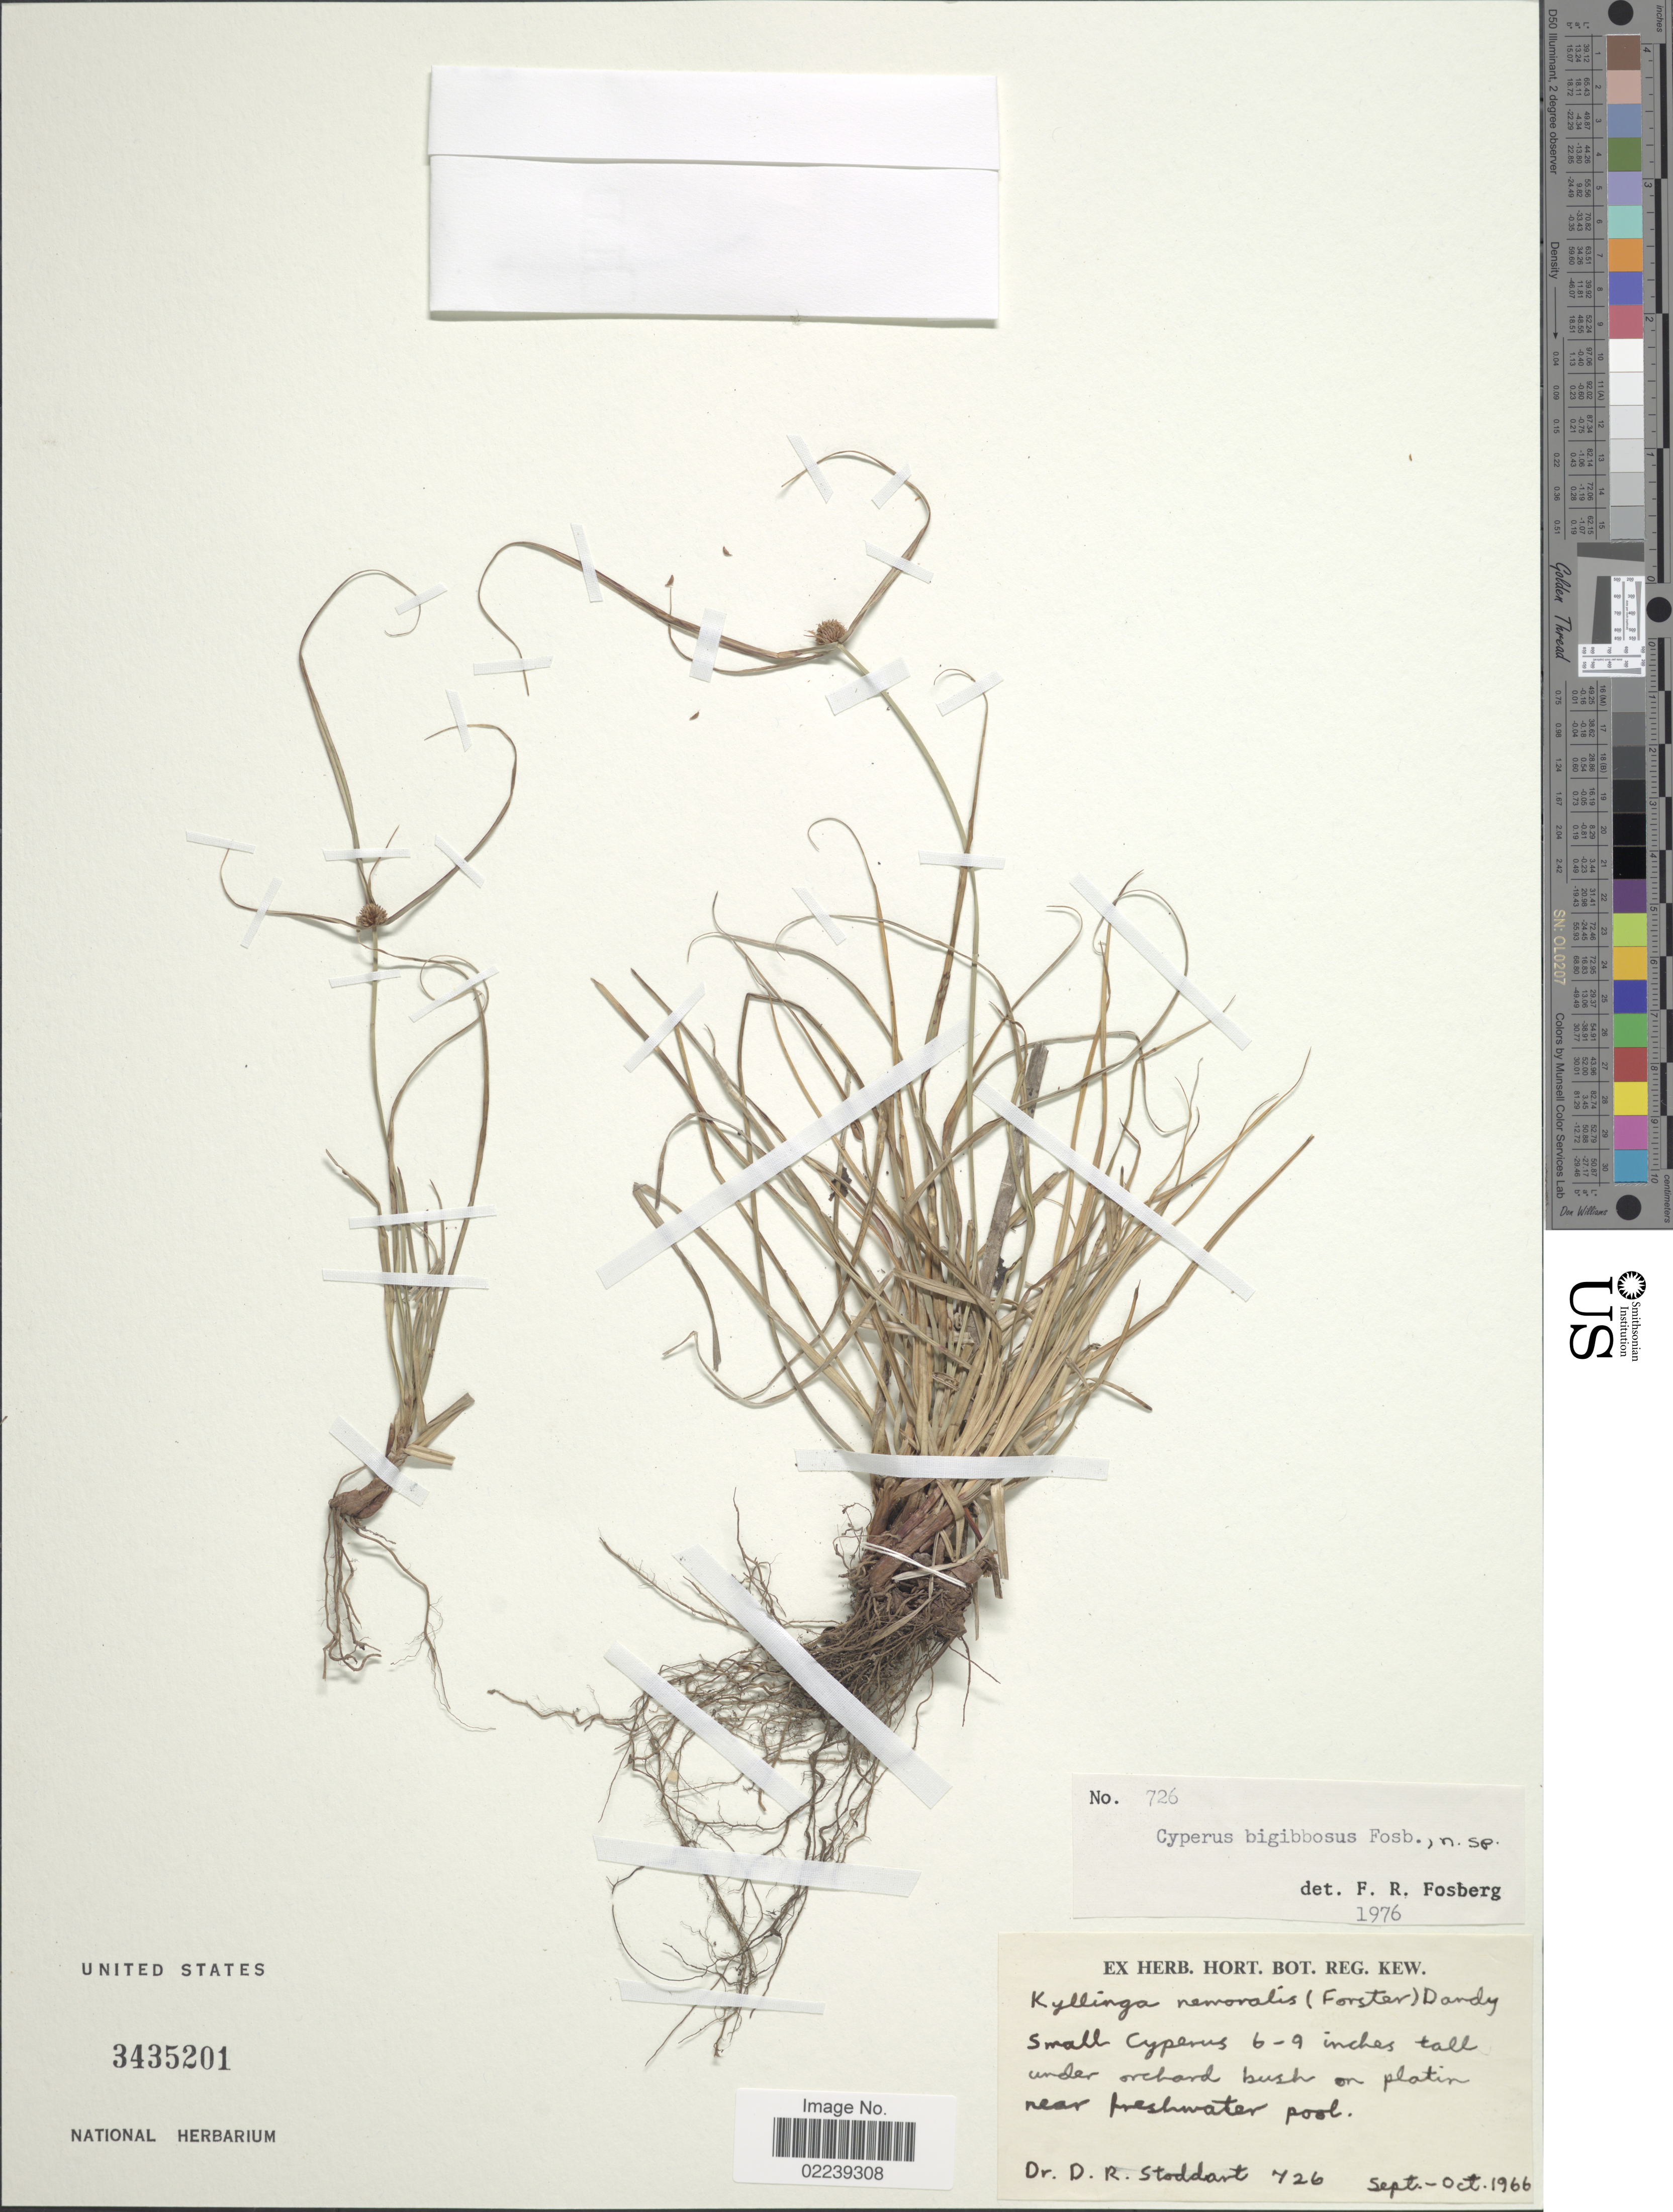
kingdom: Plantae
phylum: Tracheophyta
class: Liliopsida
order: Poales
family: Cyperaceae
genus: Cyperus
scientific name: Cyperus bigibbosa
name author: Fosberg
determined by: Strong, M. T., (US), Smithsonian Institution - National Museum of Natural History (UNITED STATES)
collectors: D. R. Stoddart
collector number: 726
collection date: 1966-09/1966-10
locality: Under orchard bush on platin near freshwater pool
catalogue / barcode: US 3435201